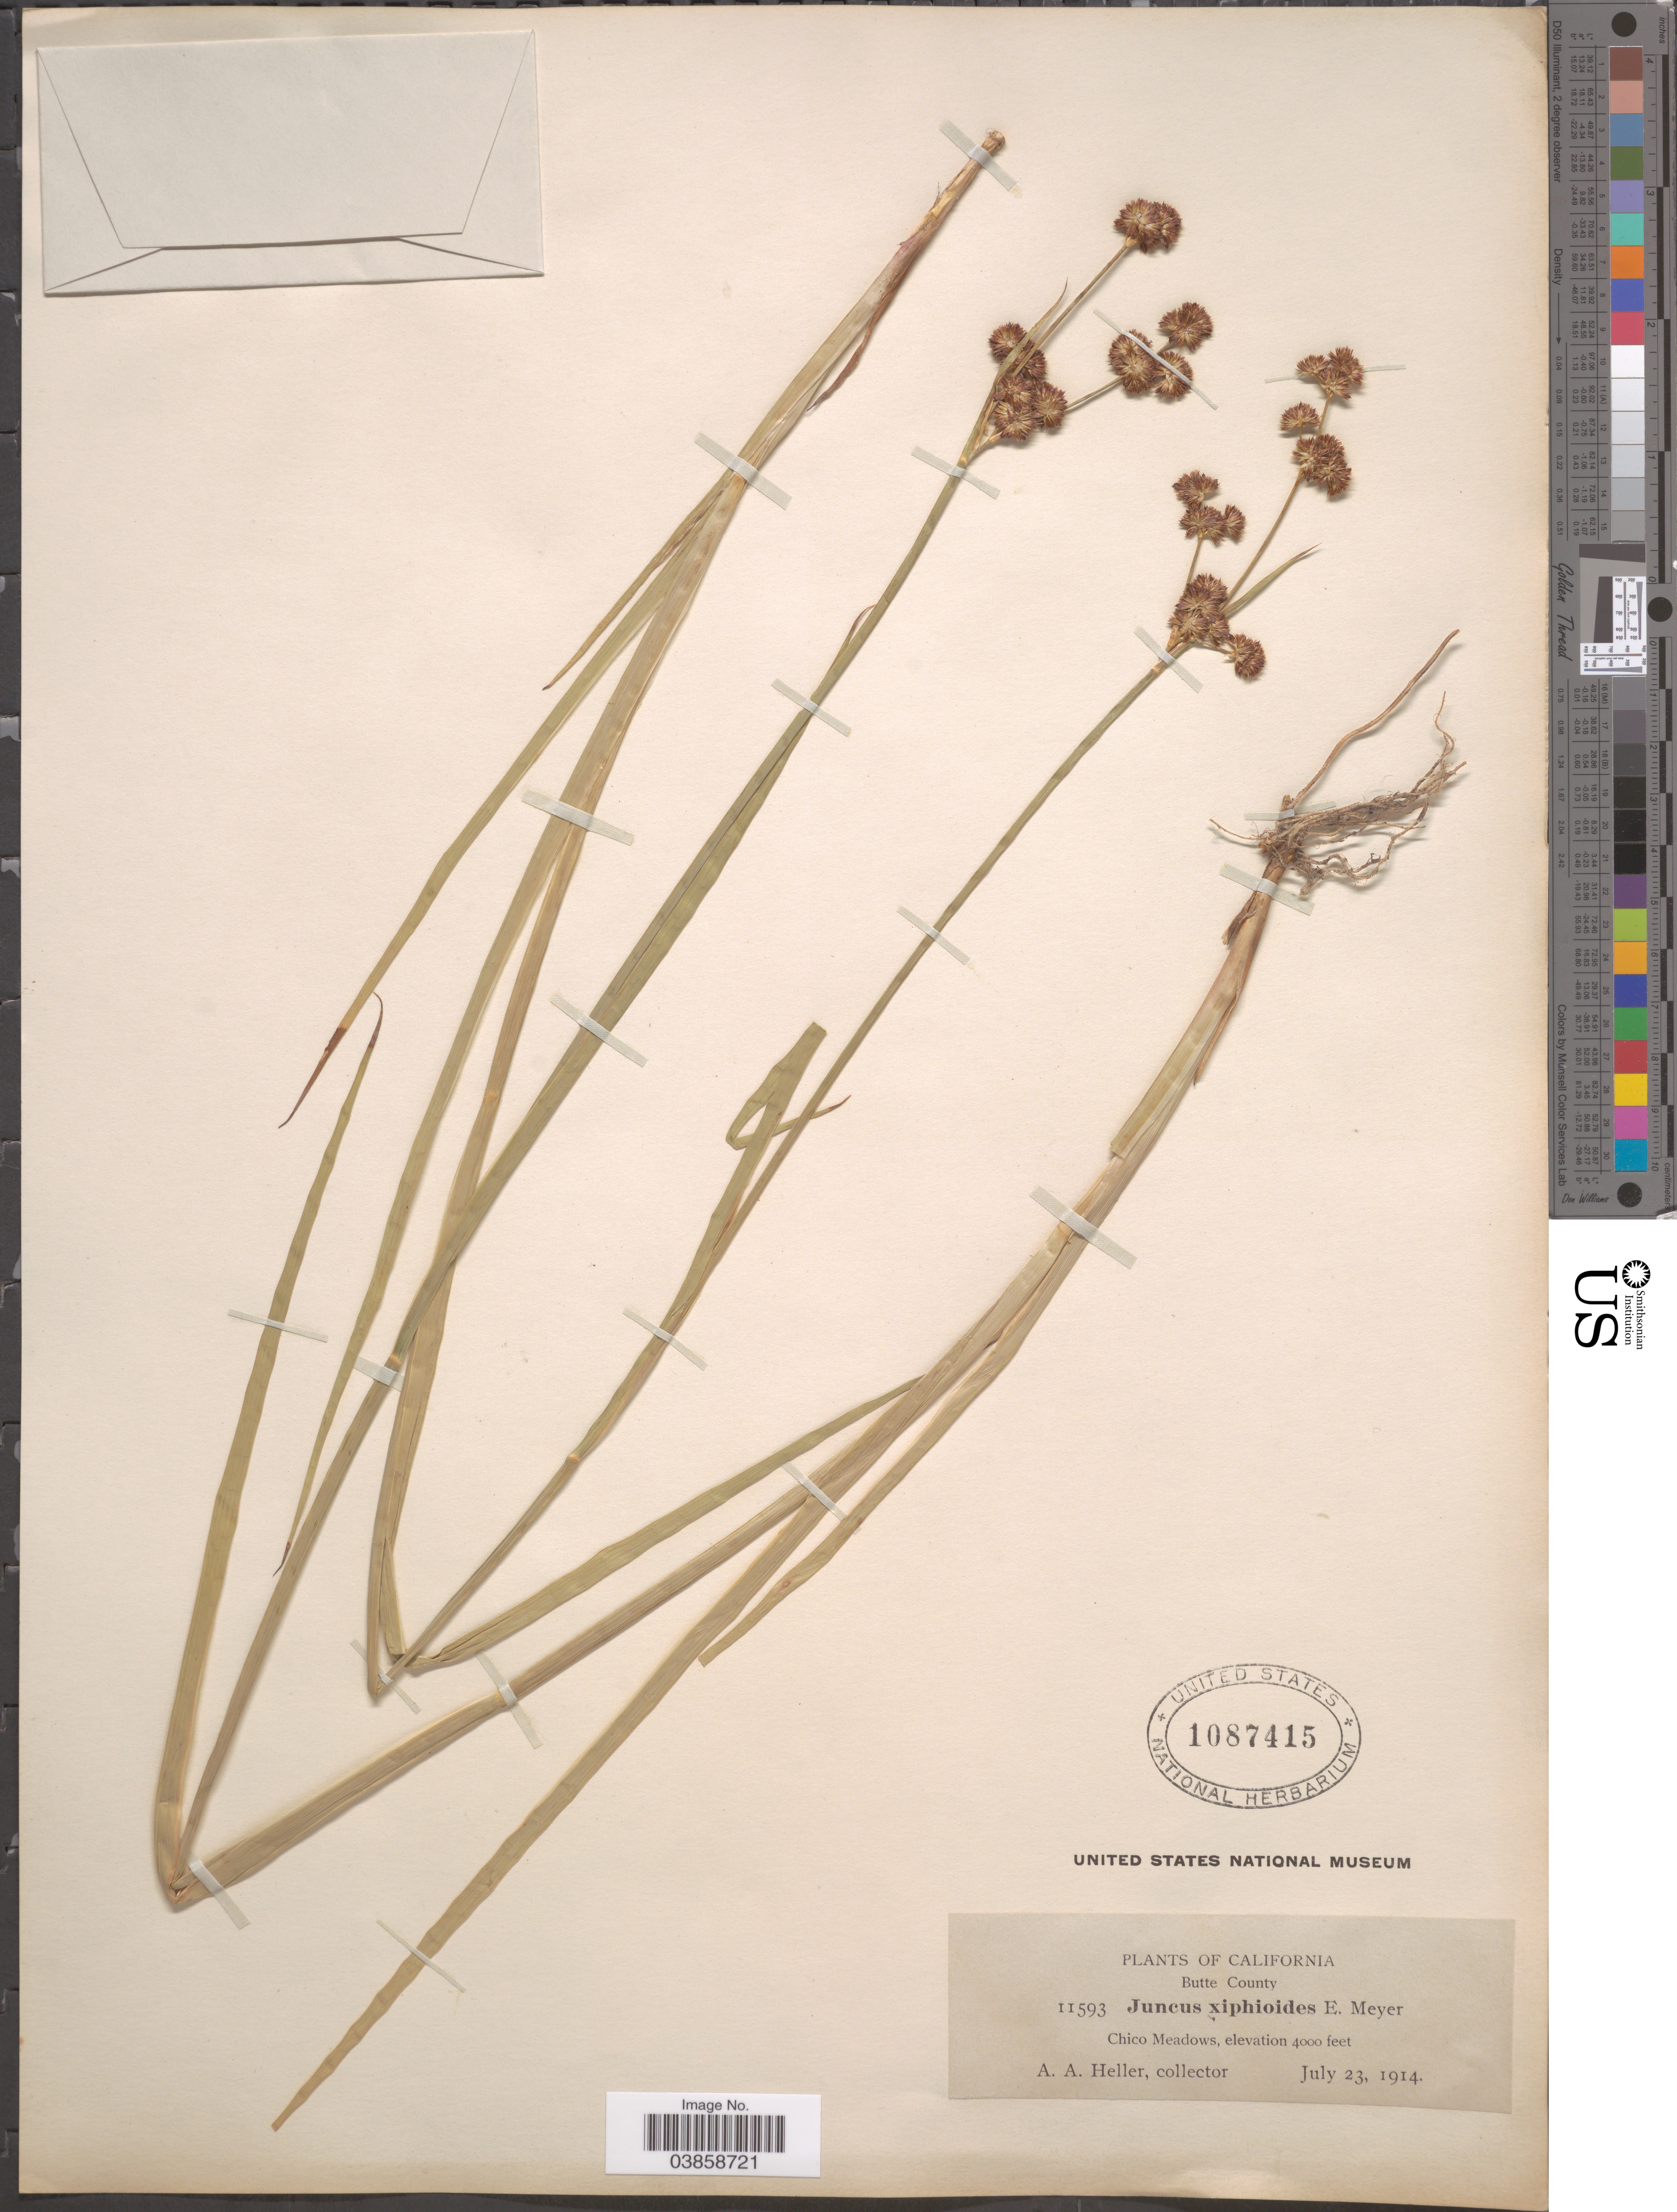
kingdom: Plantae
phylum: Tracheophyta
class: Liliopsida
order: Poales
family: Juncaceae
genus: Juncus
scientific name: Juncus xiphioides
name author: E. Mey.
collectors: A. A. Heller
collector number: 11593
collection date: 1914-07-23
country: United States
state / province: California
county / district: Butte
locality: Butte County. Chico Meadows.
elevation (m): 1219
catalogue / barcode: US 1087415